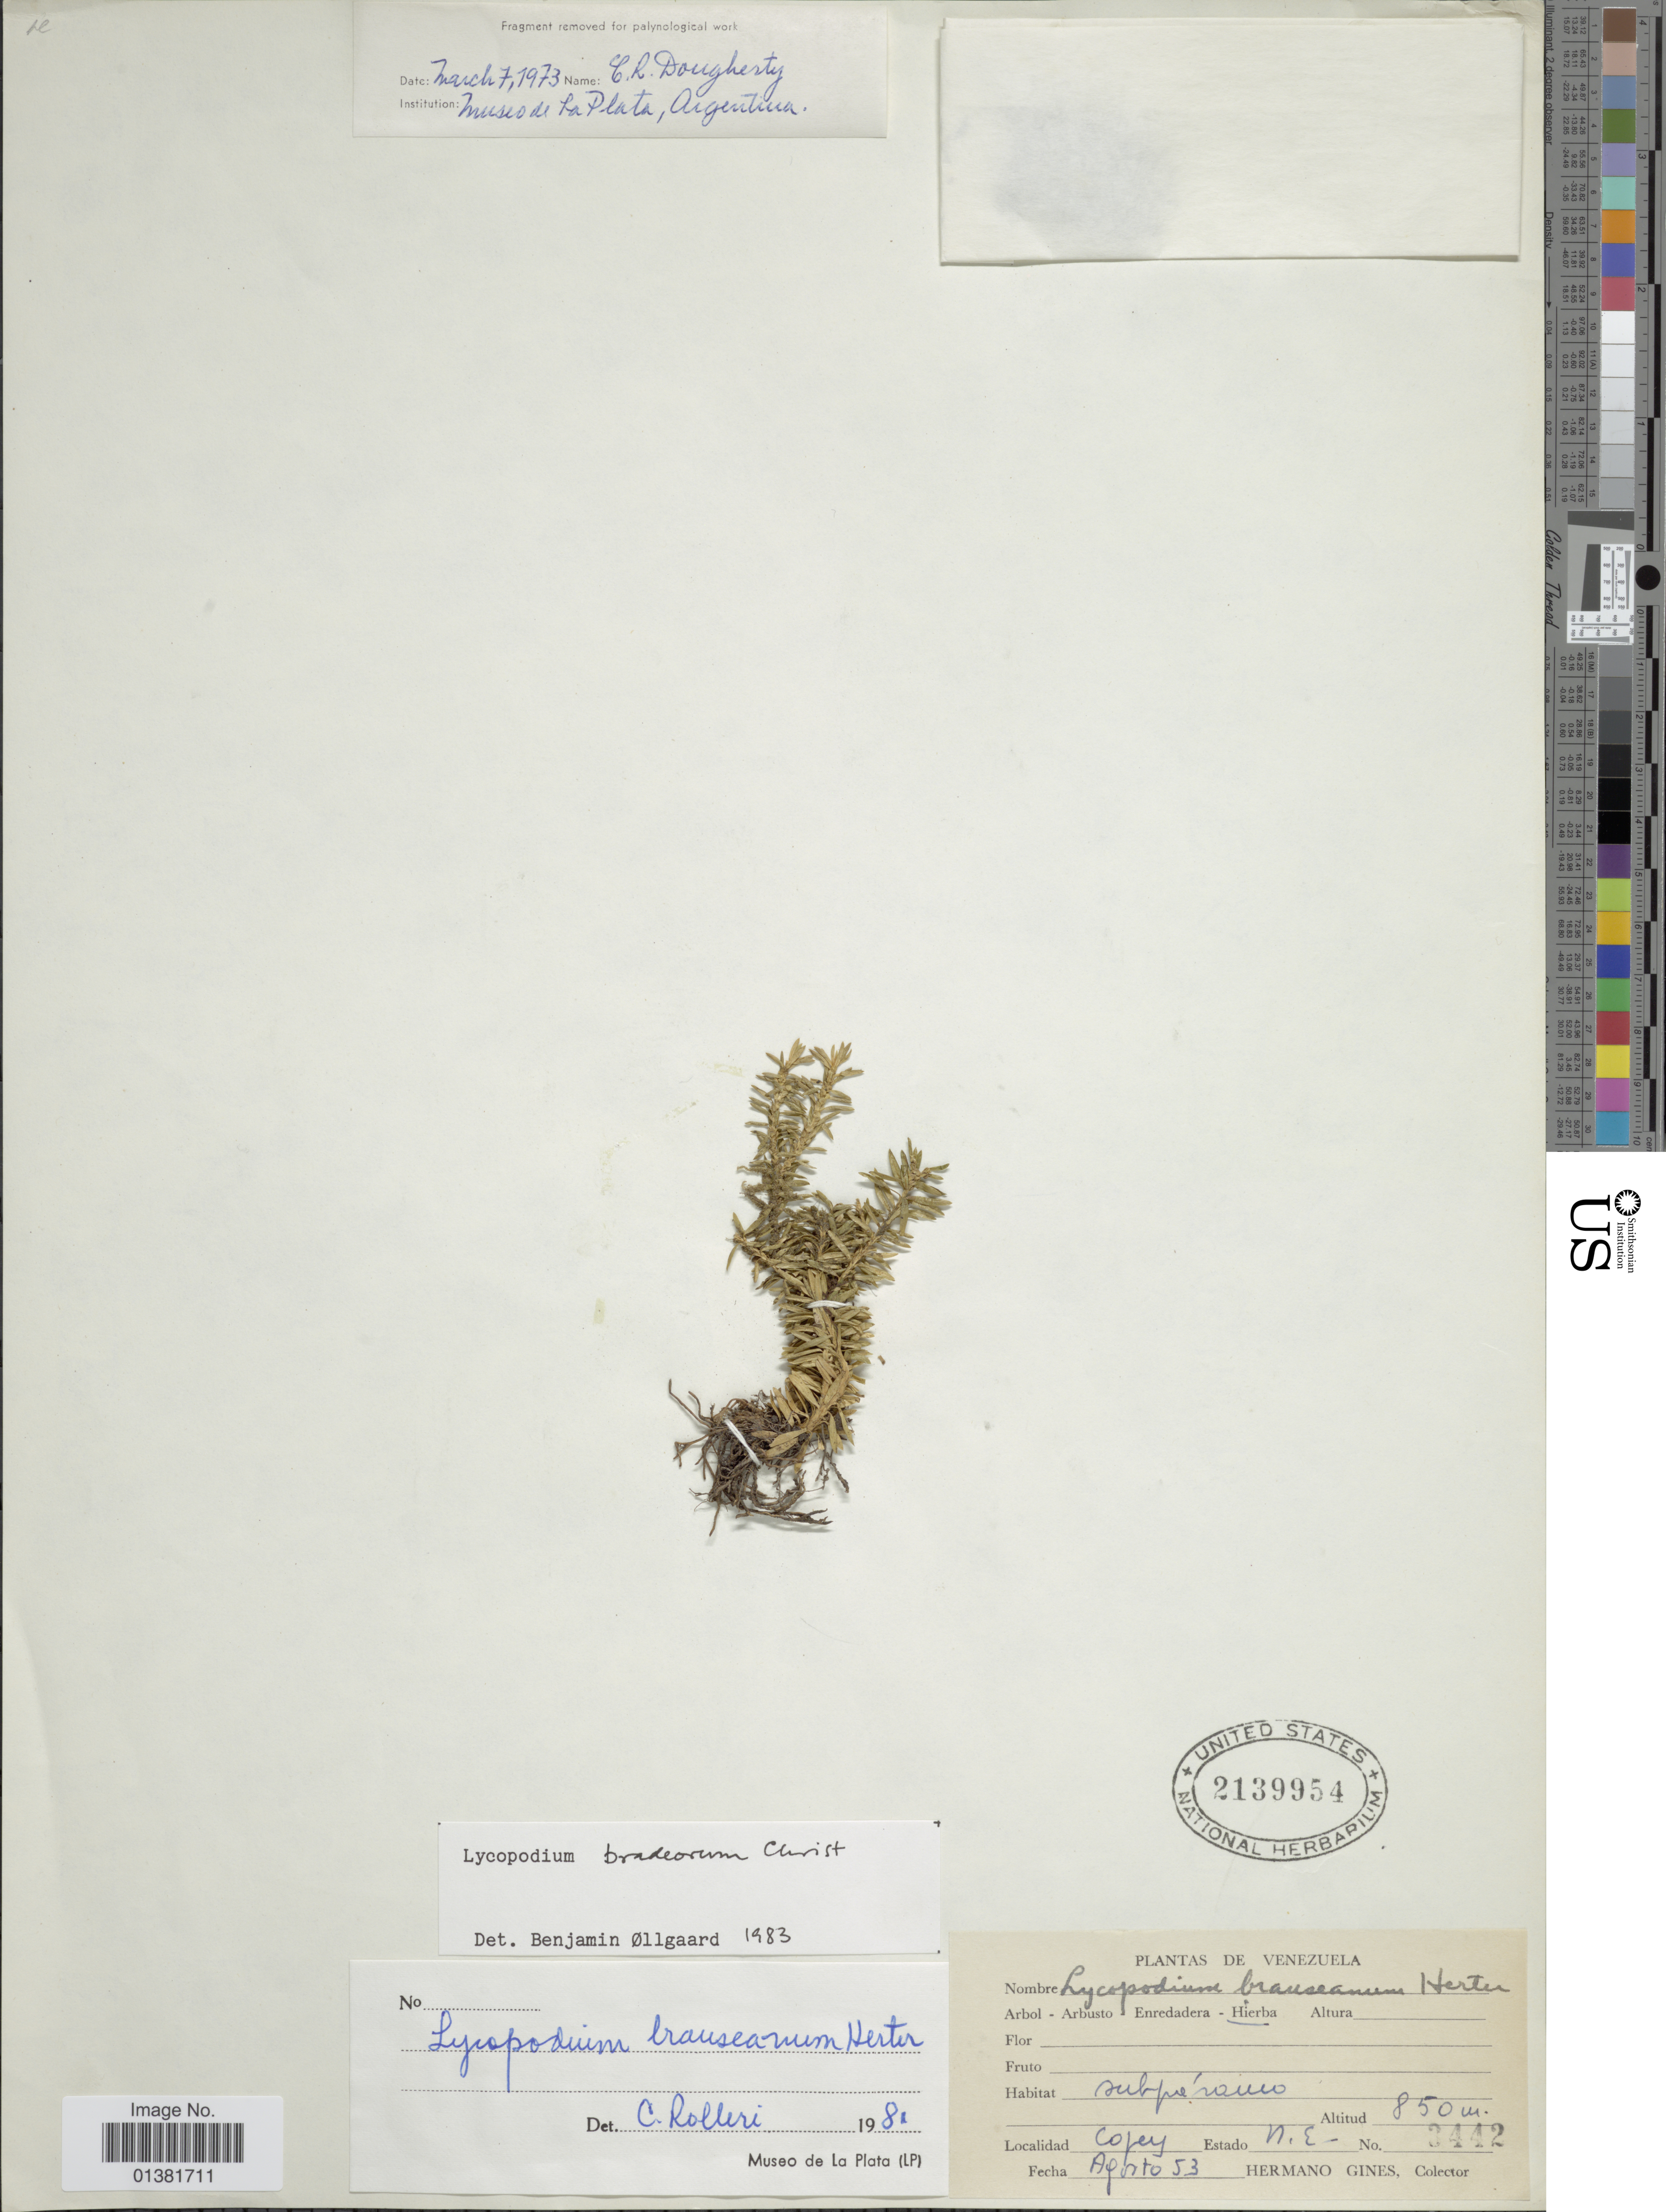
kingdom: Plantae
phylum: Tracheophyta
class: Lycopodiopsida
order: Lycopodiales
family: Lycopodiaceae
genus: Phlegmariurus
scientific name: Phlegmariurus bradeorum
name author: (Christ) B. Øllg.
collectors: Bro. Gines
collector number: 3442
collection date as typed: Transcribed d/m/y: /8/53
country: Venezuela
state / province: Nueva Esparta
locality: Copey, Estado N.E. [State of Nueva Esparta]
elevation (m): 850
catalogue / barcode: US 2139954